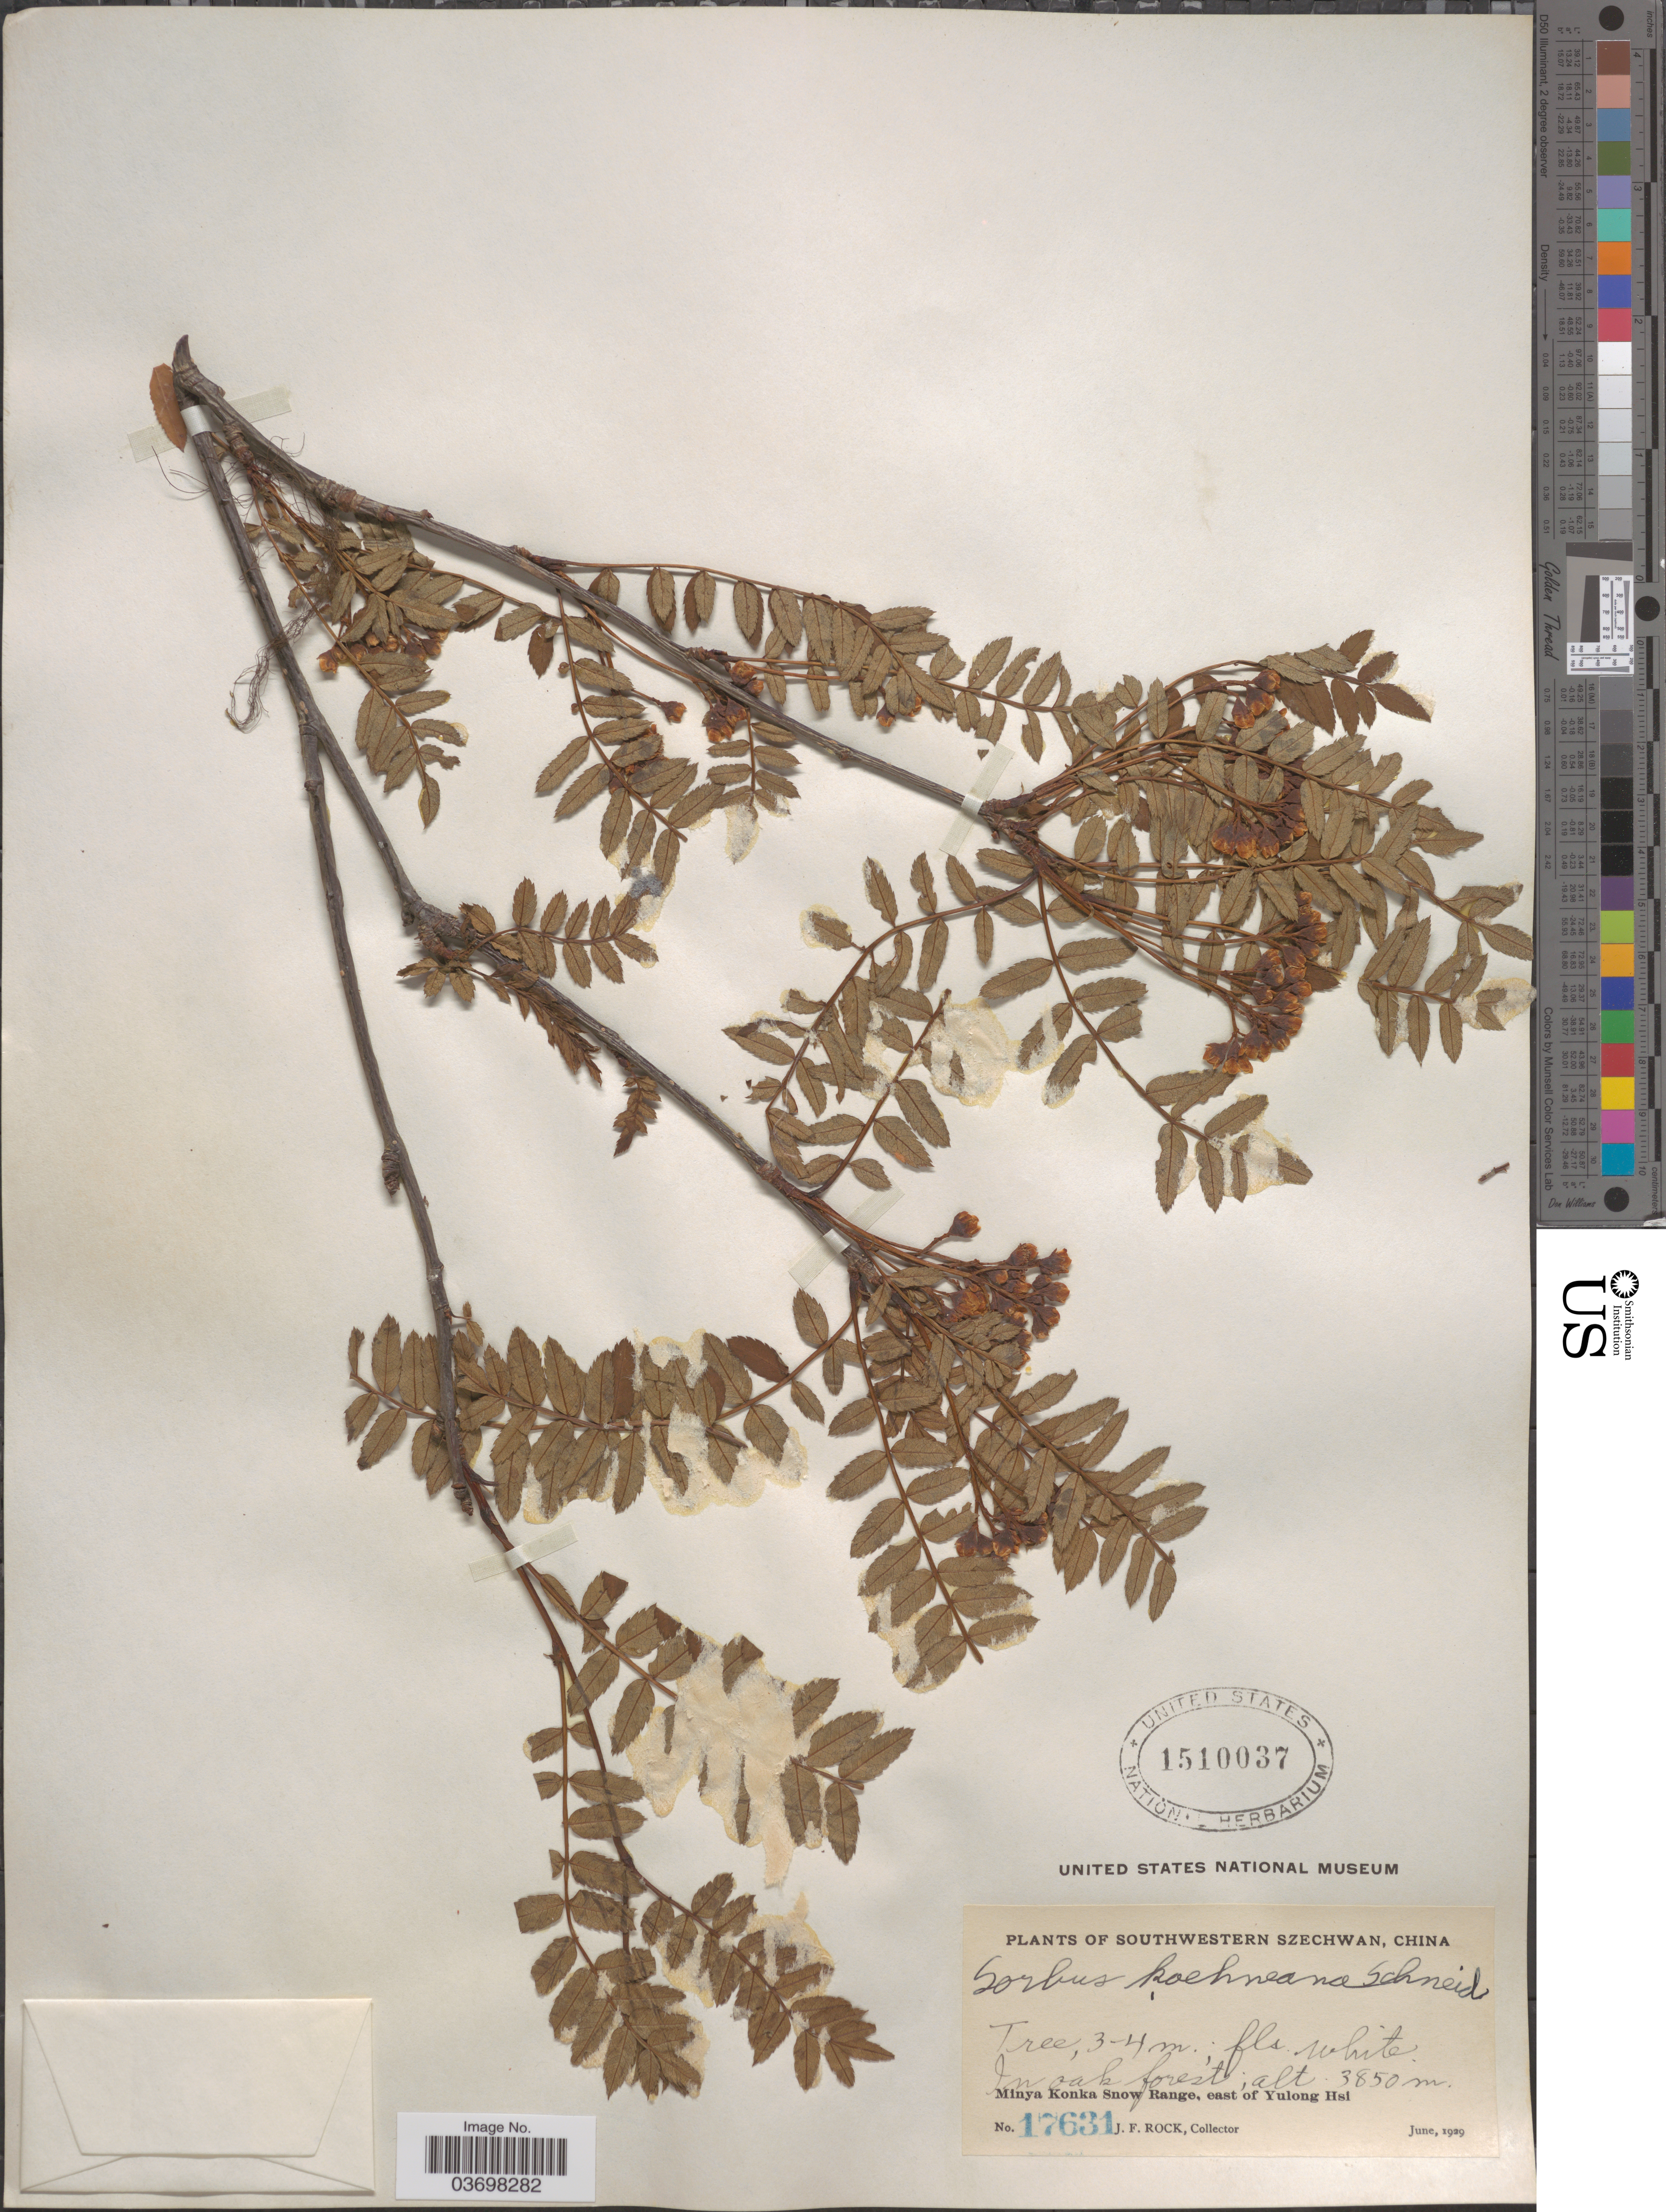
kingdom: Plantae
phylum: Tracheophyta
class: Magnoliopsida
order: Rosales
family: Rosaceae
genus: Sorbus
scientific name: Sorbus koehneana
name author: C.K. Schneid.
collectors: J. Rock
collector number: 17631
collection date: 1929-06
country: China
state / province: Sichuan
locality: Southwestern Szechwan. Minya Konka Snow Range, east of Yulong Hsi.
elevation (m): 3850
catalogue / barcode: US 1510037